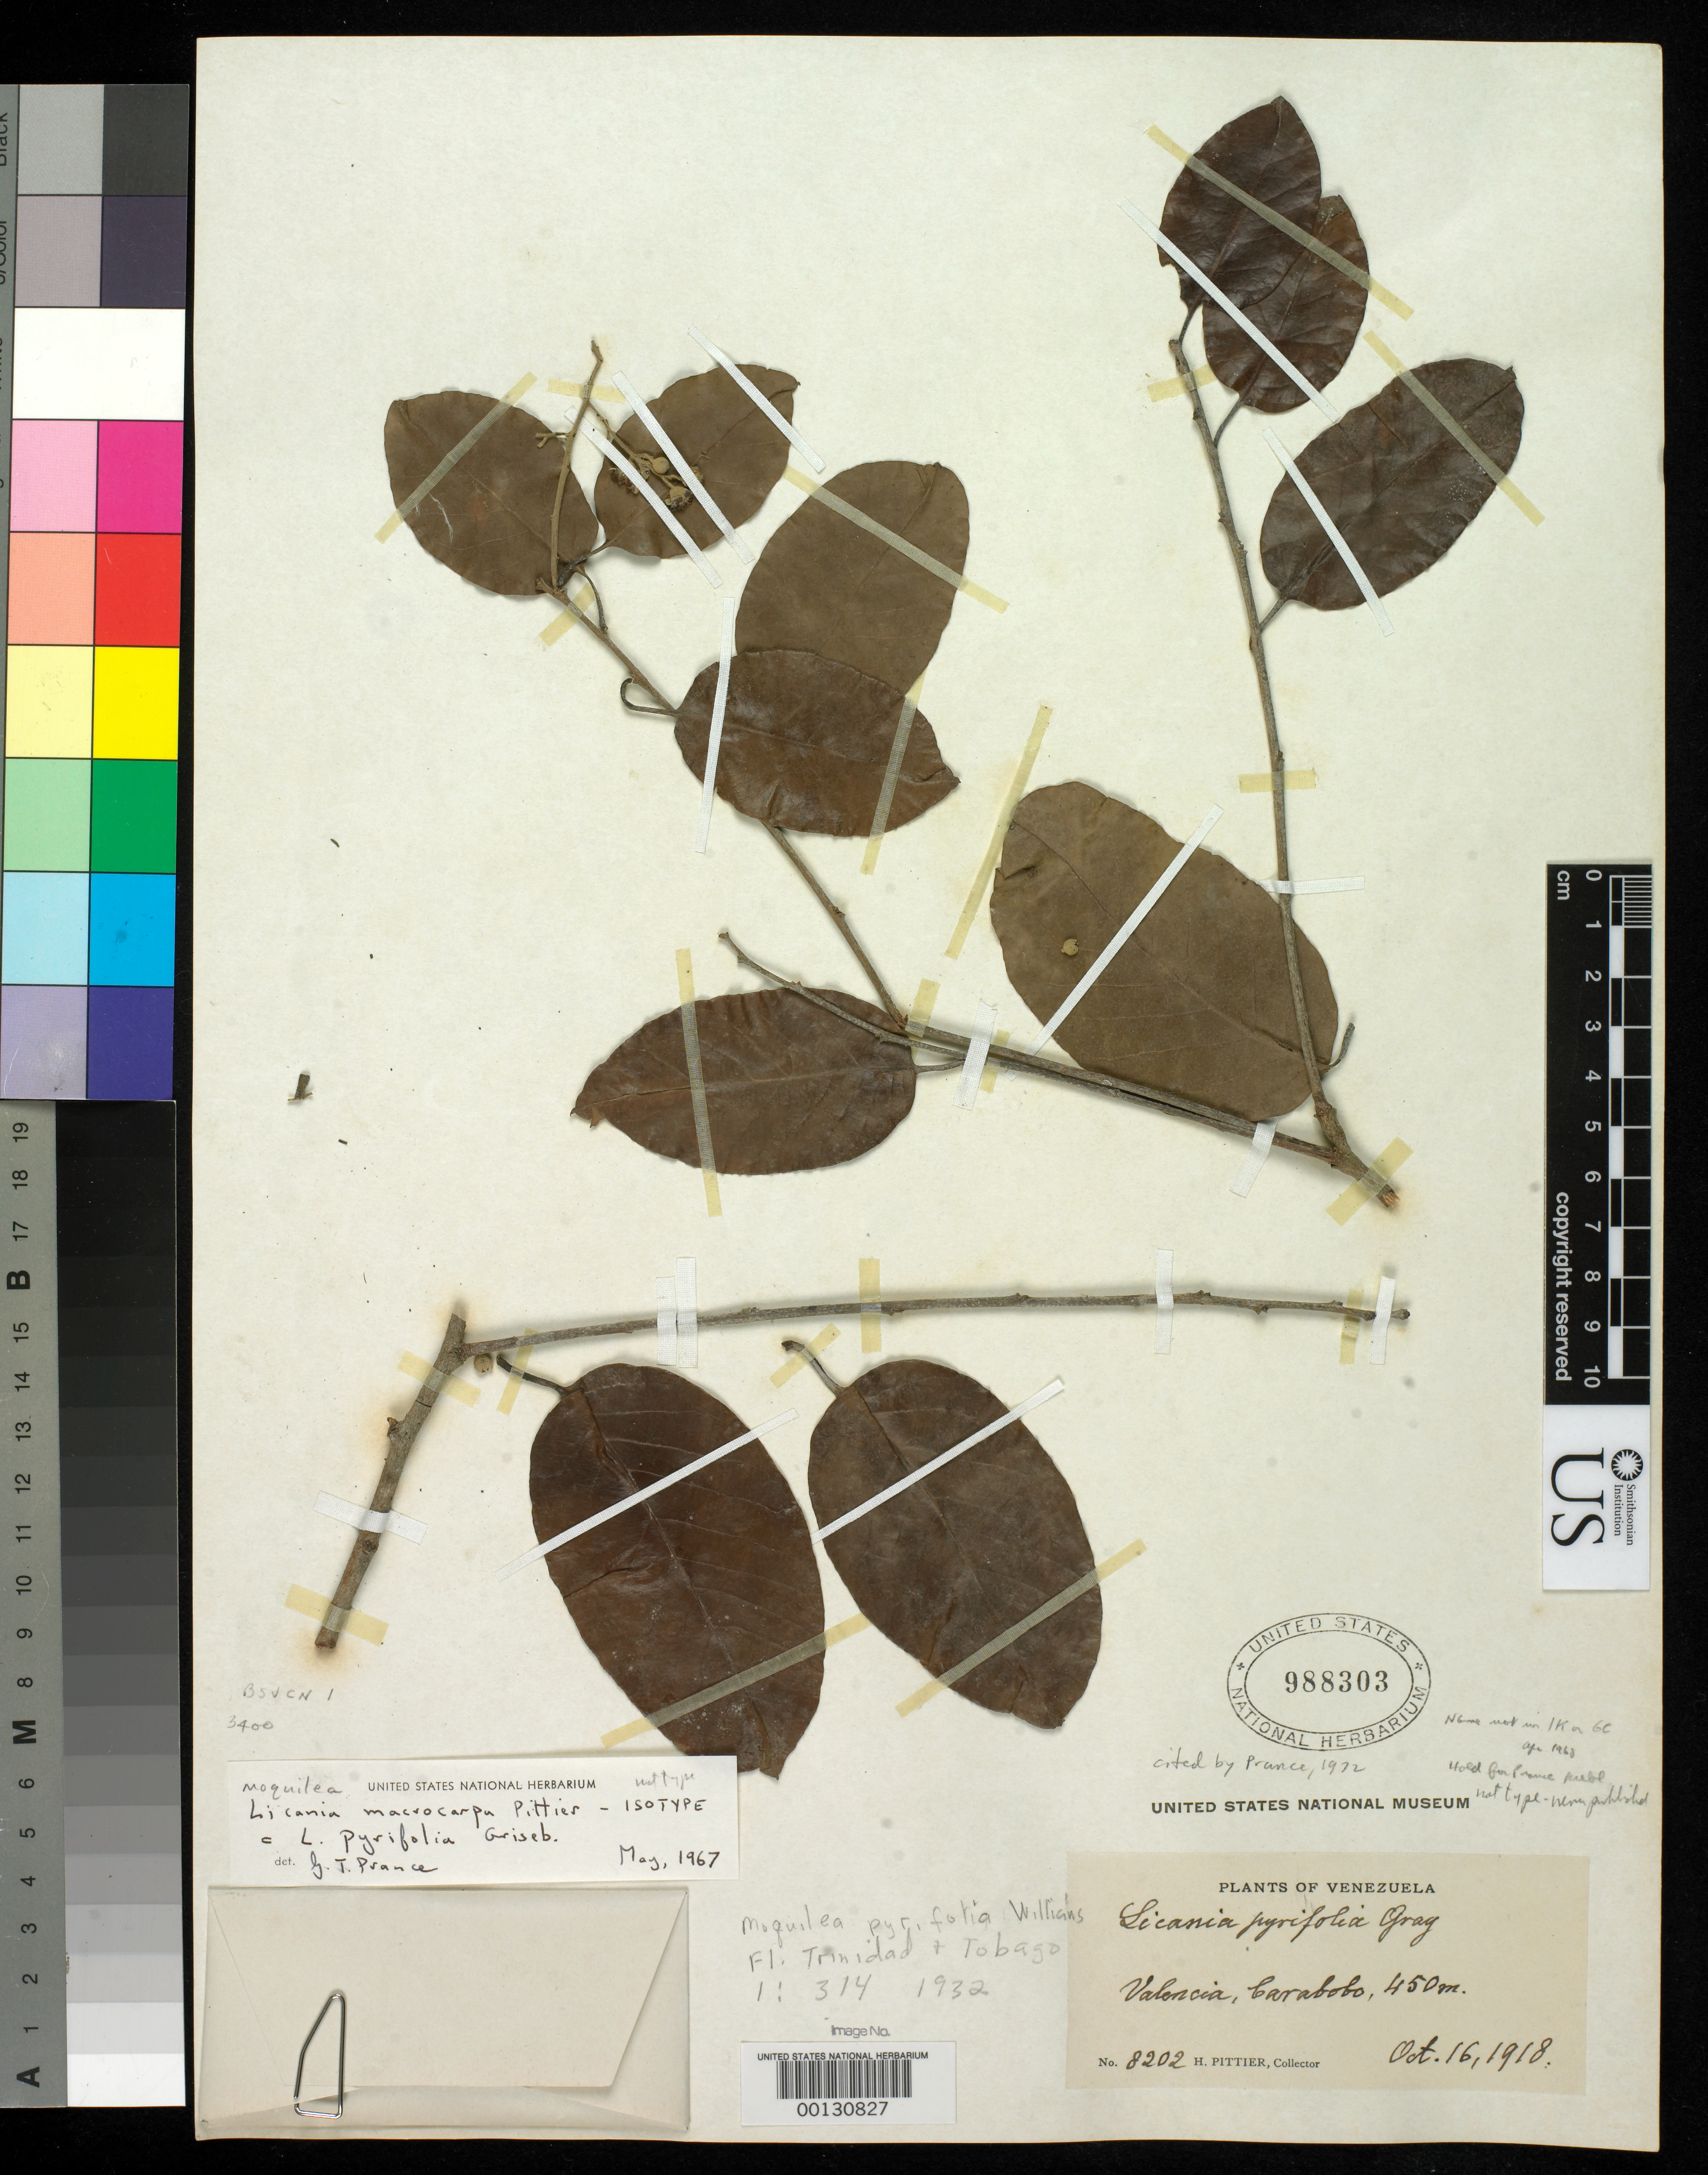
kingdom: Plantae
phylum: Tracheophyta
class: Magnoliopsida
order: Malpighiales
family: Chrysobalanaceae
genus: Moquilea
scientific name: Moquilea macrocarpa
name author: Pittier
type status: Isotype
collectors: H. F. Pittier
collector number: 8202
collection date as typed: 16 Oct 1918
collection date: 1918-10-16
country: Venezuela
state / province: Carabobo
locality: Valencia.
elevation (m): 450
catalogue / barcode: US 988303